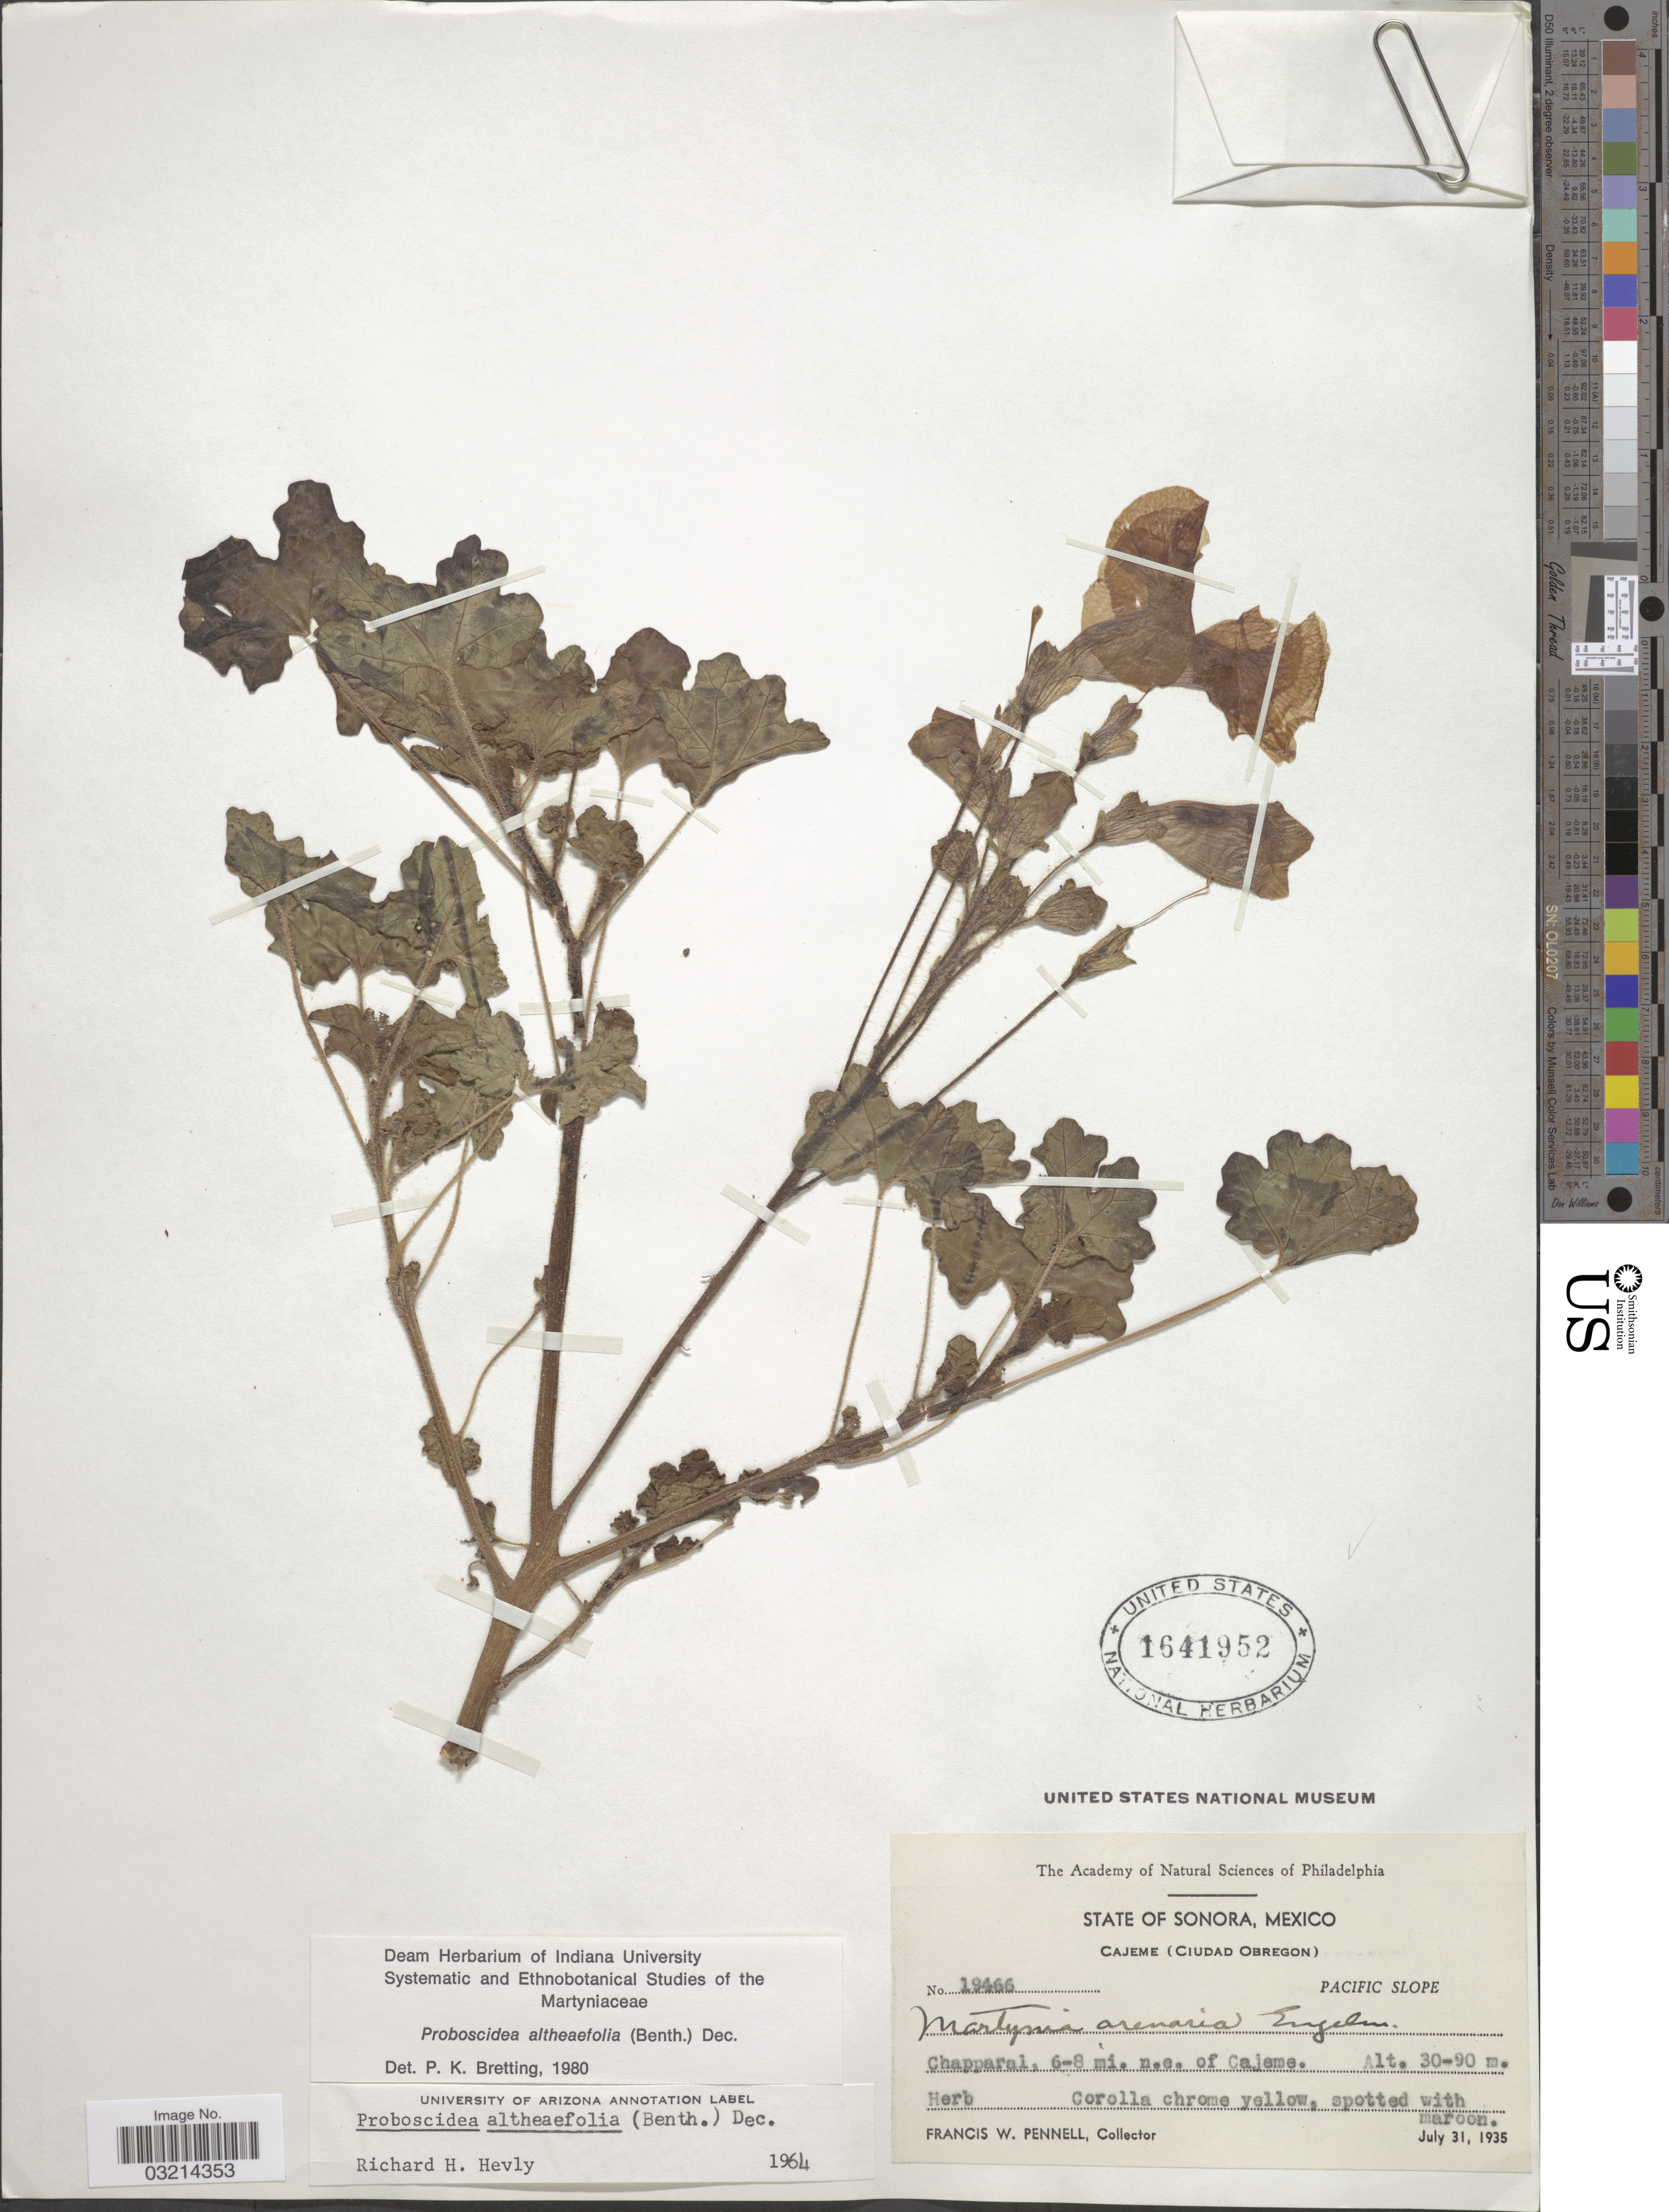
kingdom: Plantae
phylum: Tracheophyta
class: Magnoliopsida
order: Lamiales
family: Martyniaceae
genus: Proboscidea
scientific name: Proboscidea althaeifolia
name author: (Benth.) Decne.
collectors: F. W. Pennell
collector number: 19466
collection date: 1935-07-31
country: Mexico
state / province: Sonora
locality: Cajeme (Ciudad Obregon), Pacific Slope, Chapparai, 6-8 mi. n.e. of Cajeme.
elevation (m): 30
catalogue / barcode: US 1641952